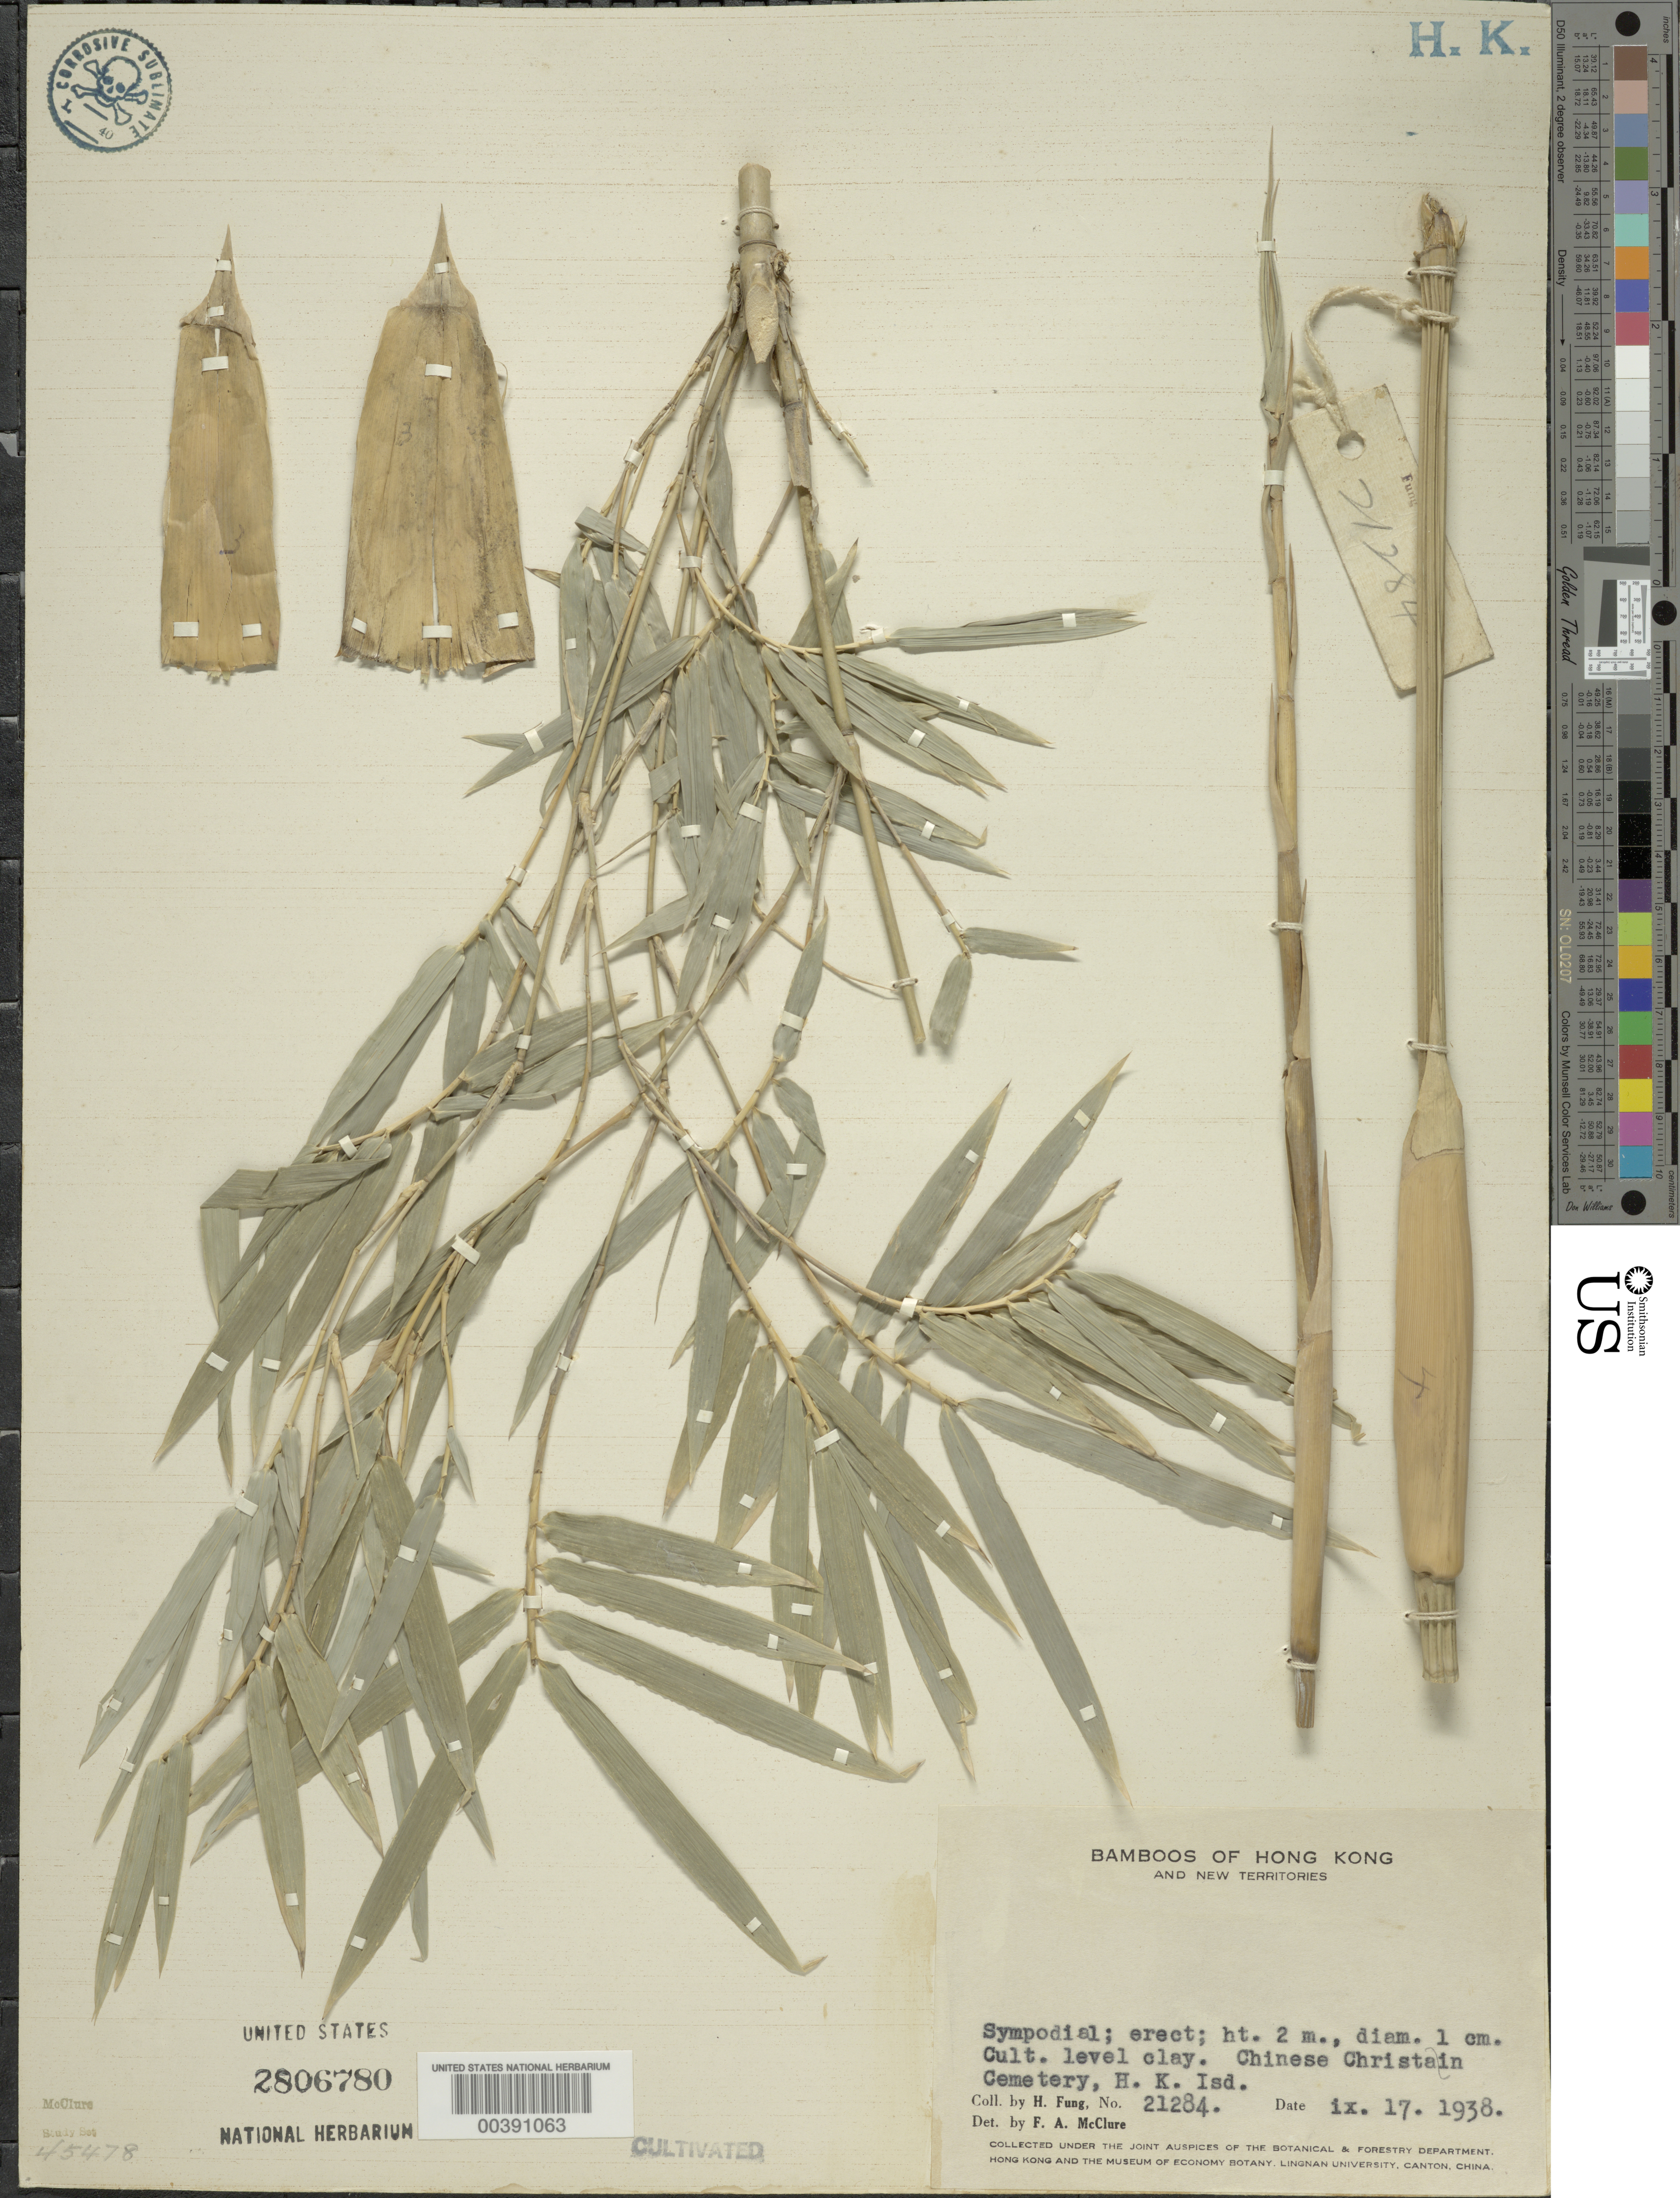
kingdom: Plantae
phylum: Tracheophyta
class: Liliopsida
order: Poales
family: Poaceae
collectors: H. L. Fung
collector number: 21284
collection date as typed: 17 Sep 1938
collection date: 1938-09-17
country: China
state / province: Hong Kong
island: Hong Kong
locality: Chinese christian cemetery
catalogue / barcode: US 2806780